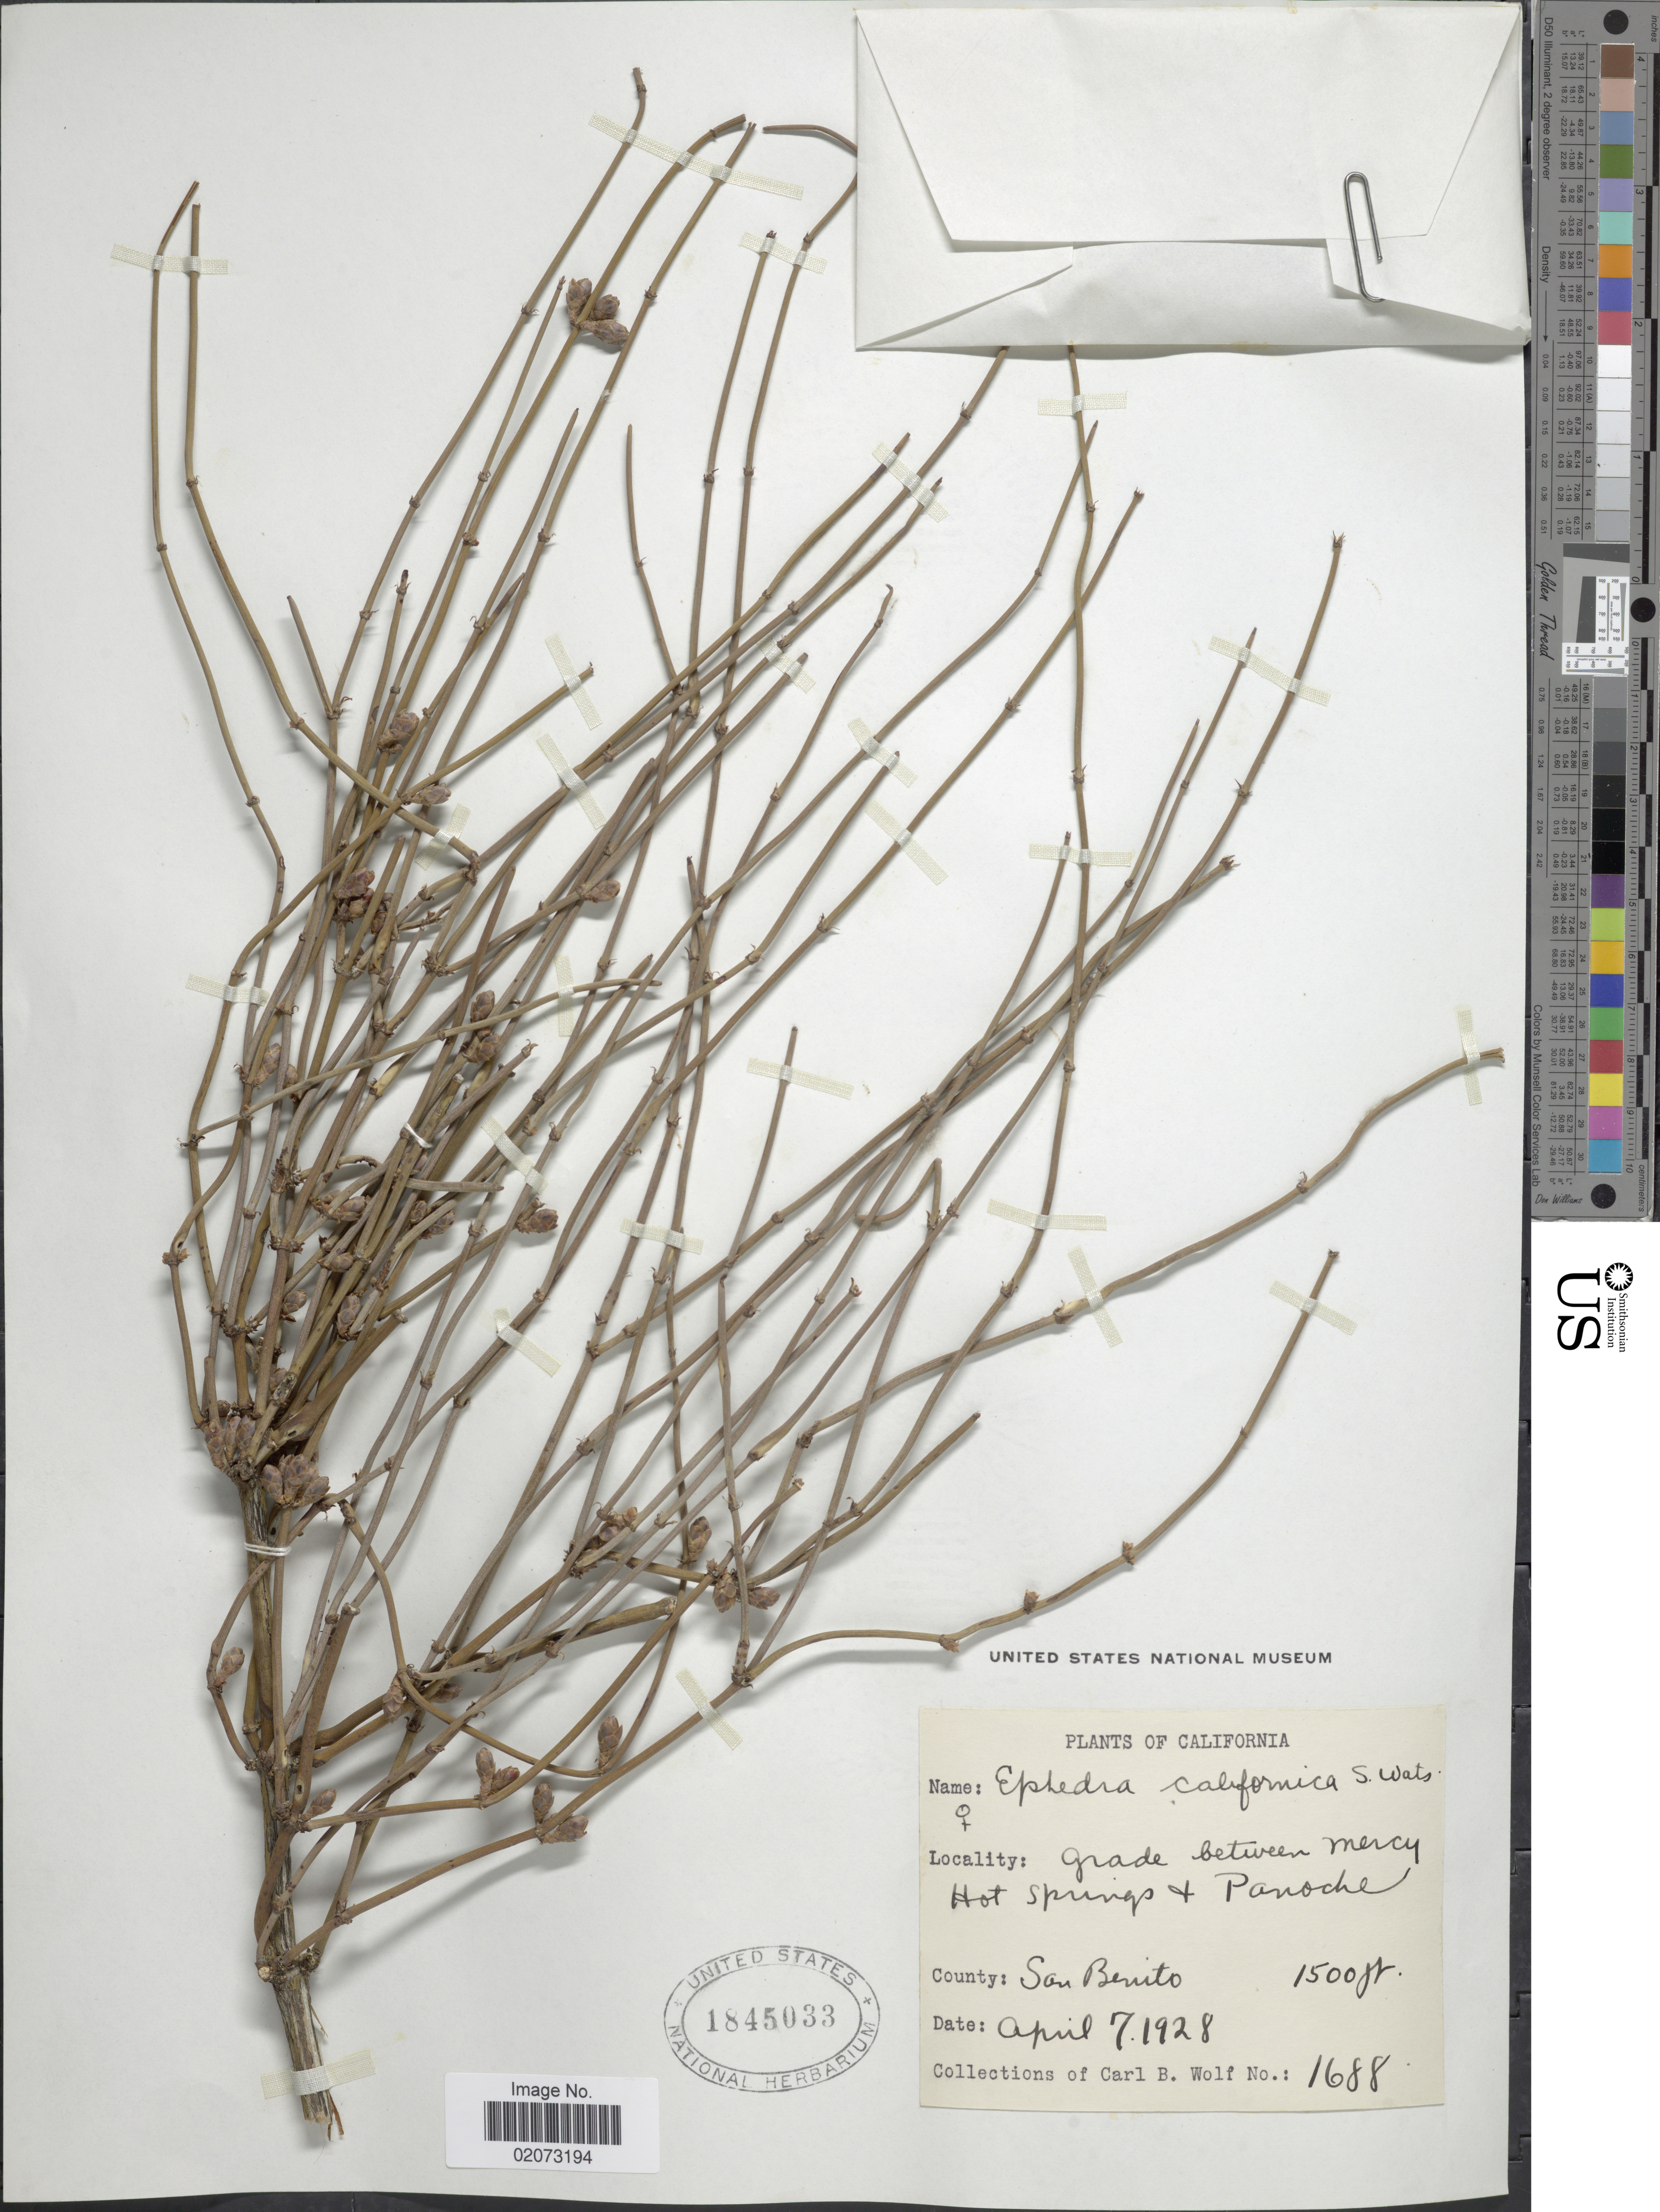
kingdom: Plantae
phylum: Tracheophyta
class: Gnetopsida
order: Ephedrales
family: Ephedraceae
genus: Ephedra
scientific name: Ephedra californica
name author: S. Watson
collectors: C. B. Wolf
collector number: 1688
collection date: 1928-04-07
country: United States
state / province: California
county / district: San Benito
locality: Grade between Mercy Hot Springs & Panoche. County: San Benito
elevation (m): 457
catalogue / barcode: US 1845033